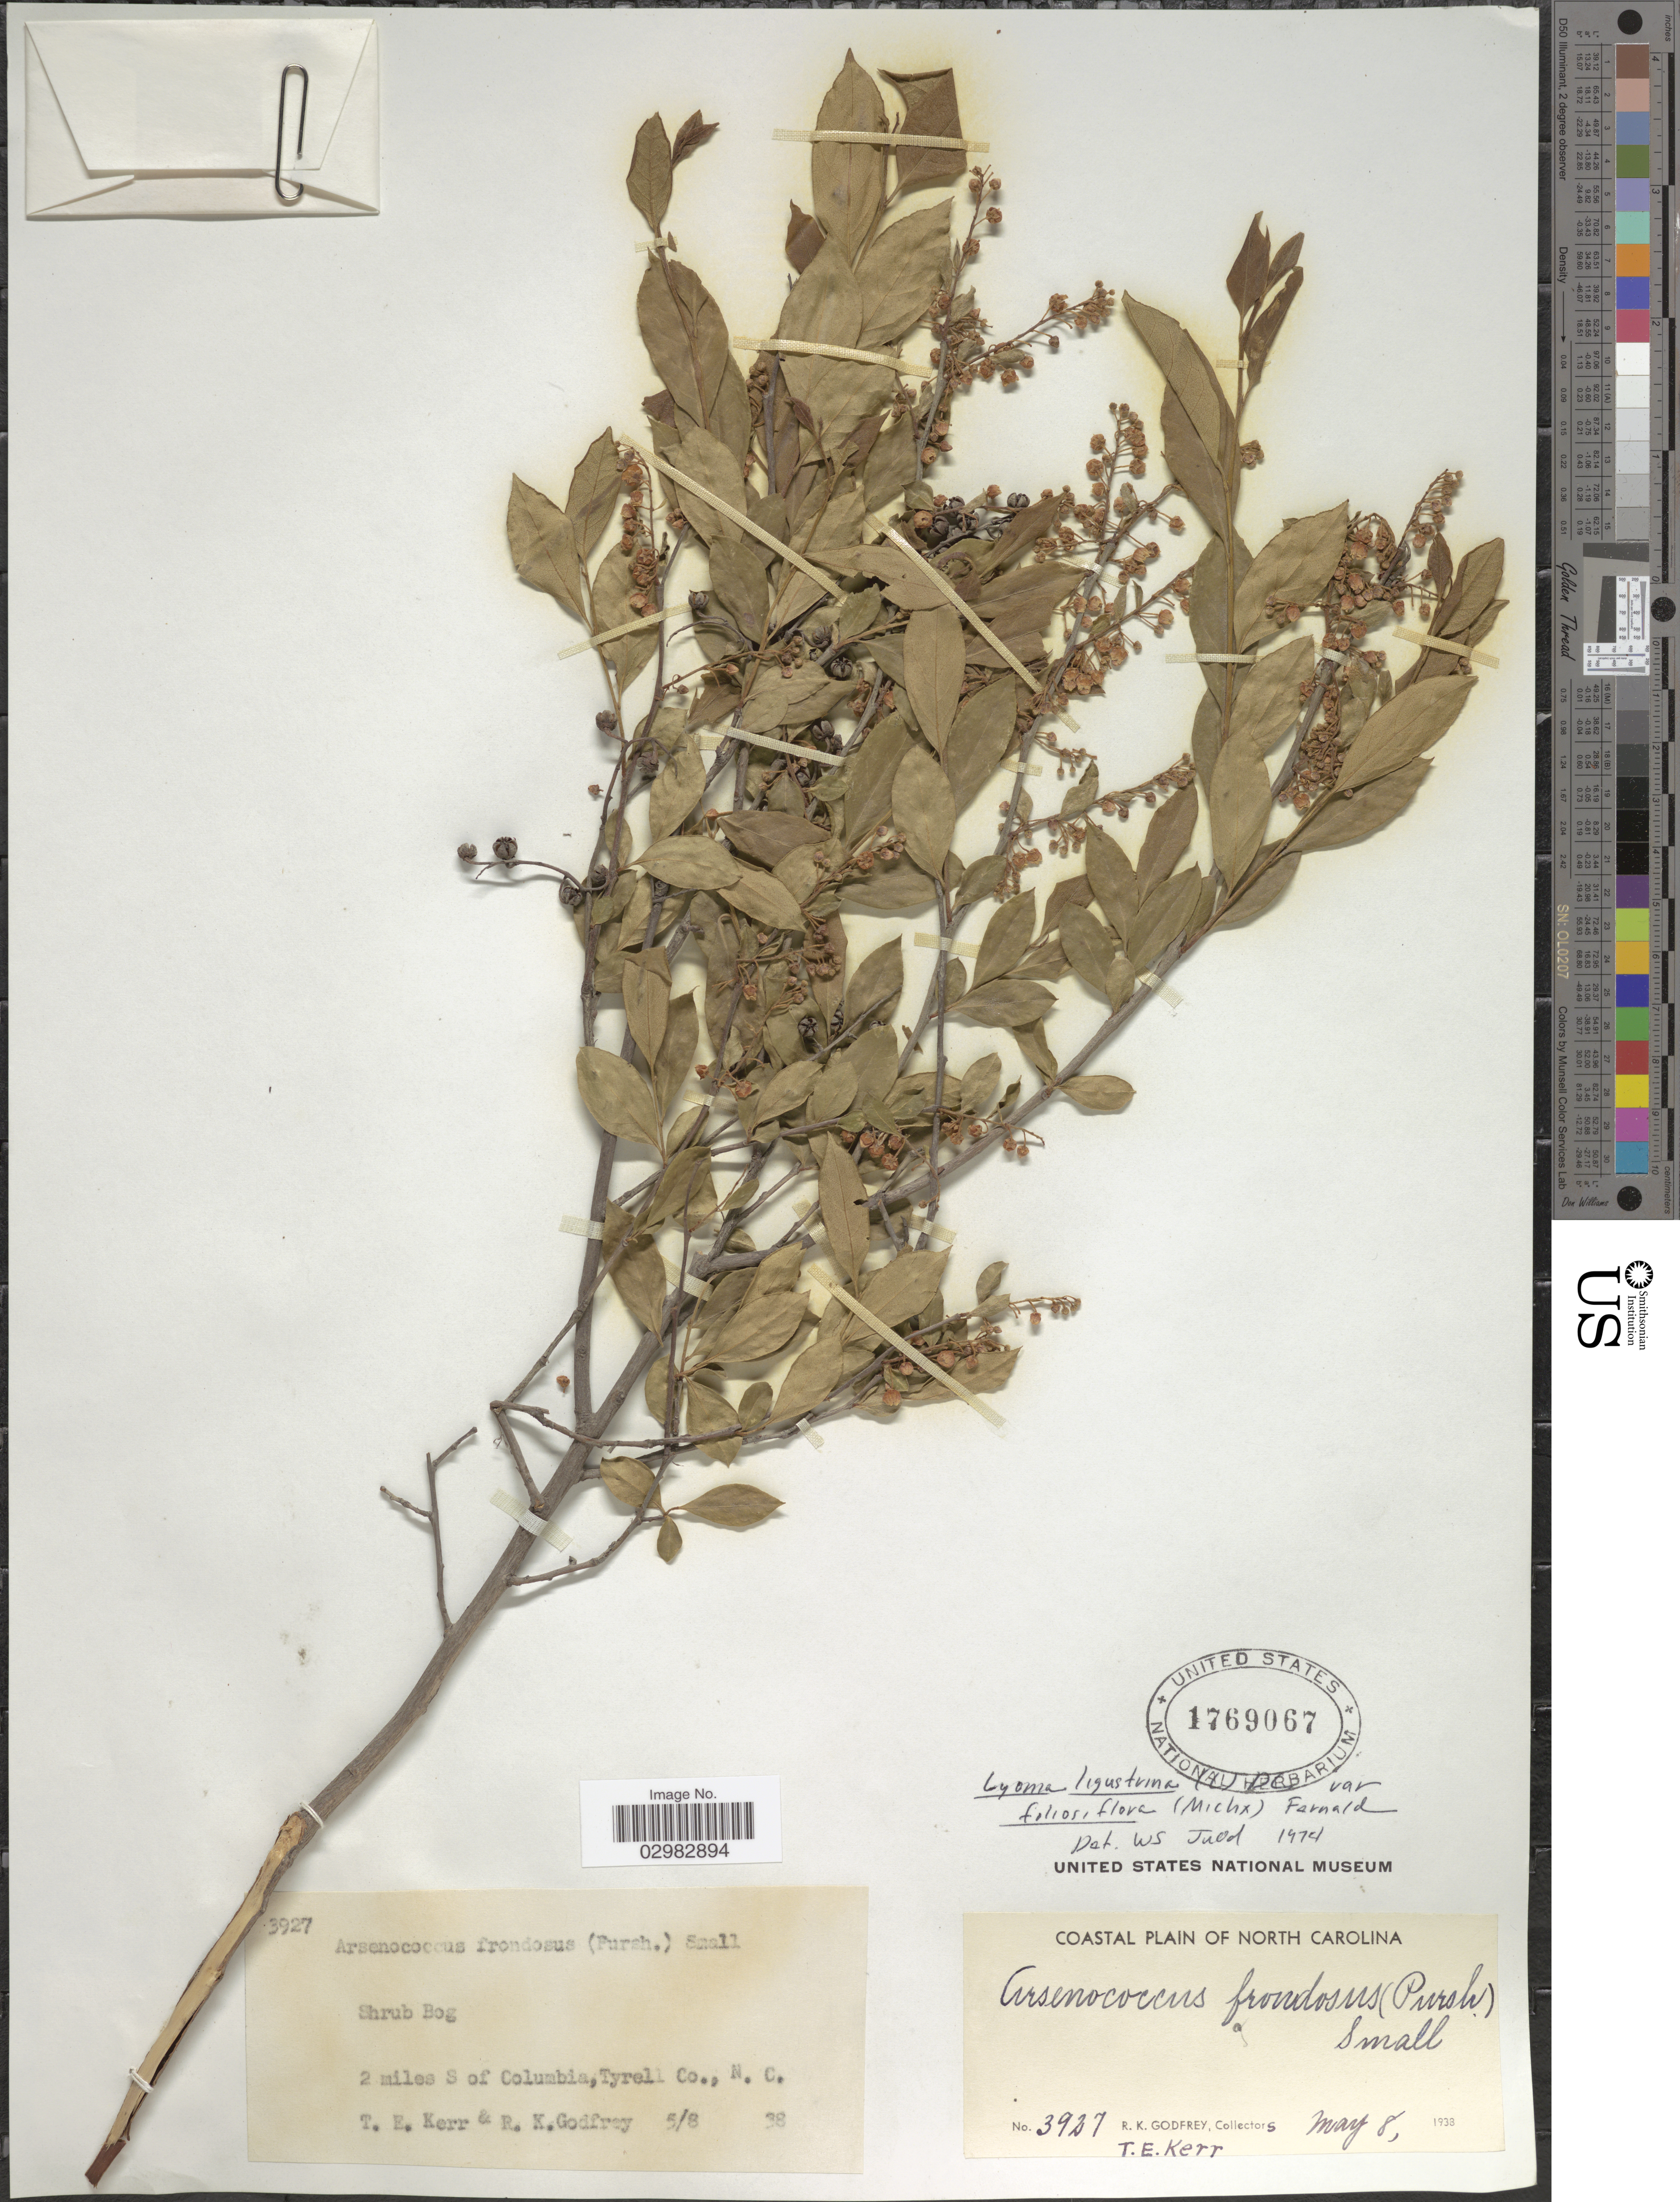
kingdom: Plantae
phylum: Tracheophyta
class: Magnoliopsida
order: Ericales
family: Ericaceae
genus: Lyonia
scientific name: Lyonia ligustrina var. foliosiflora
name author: (Michx.) Fernald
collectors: T. E. Kerr & R. K. Godfrey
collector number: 3927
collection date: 1938-05-08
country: United States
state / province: North Carolina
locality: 2 miles S of Columbia, Tyrell Co.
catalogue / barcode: US 1769067